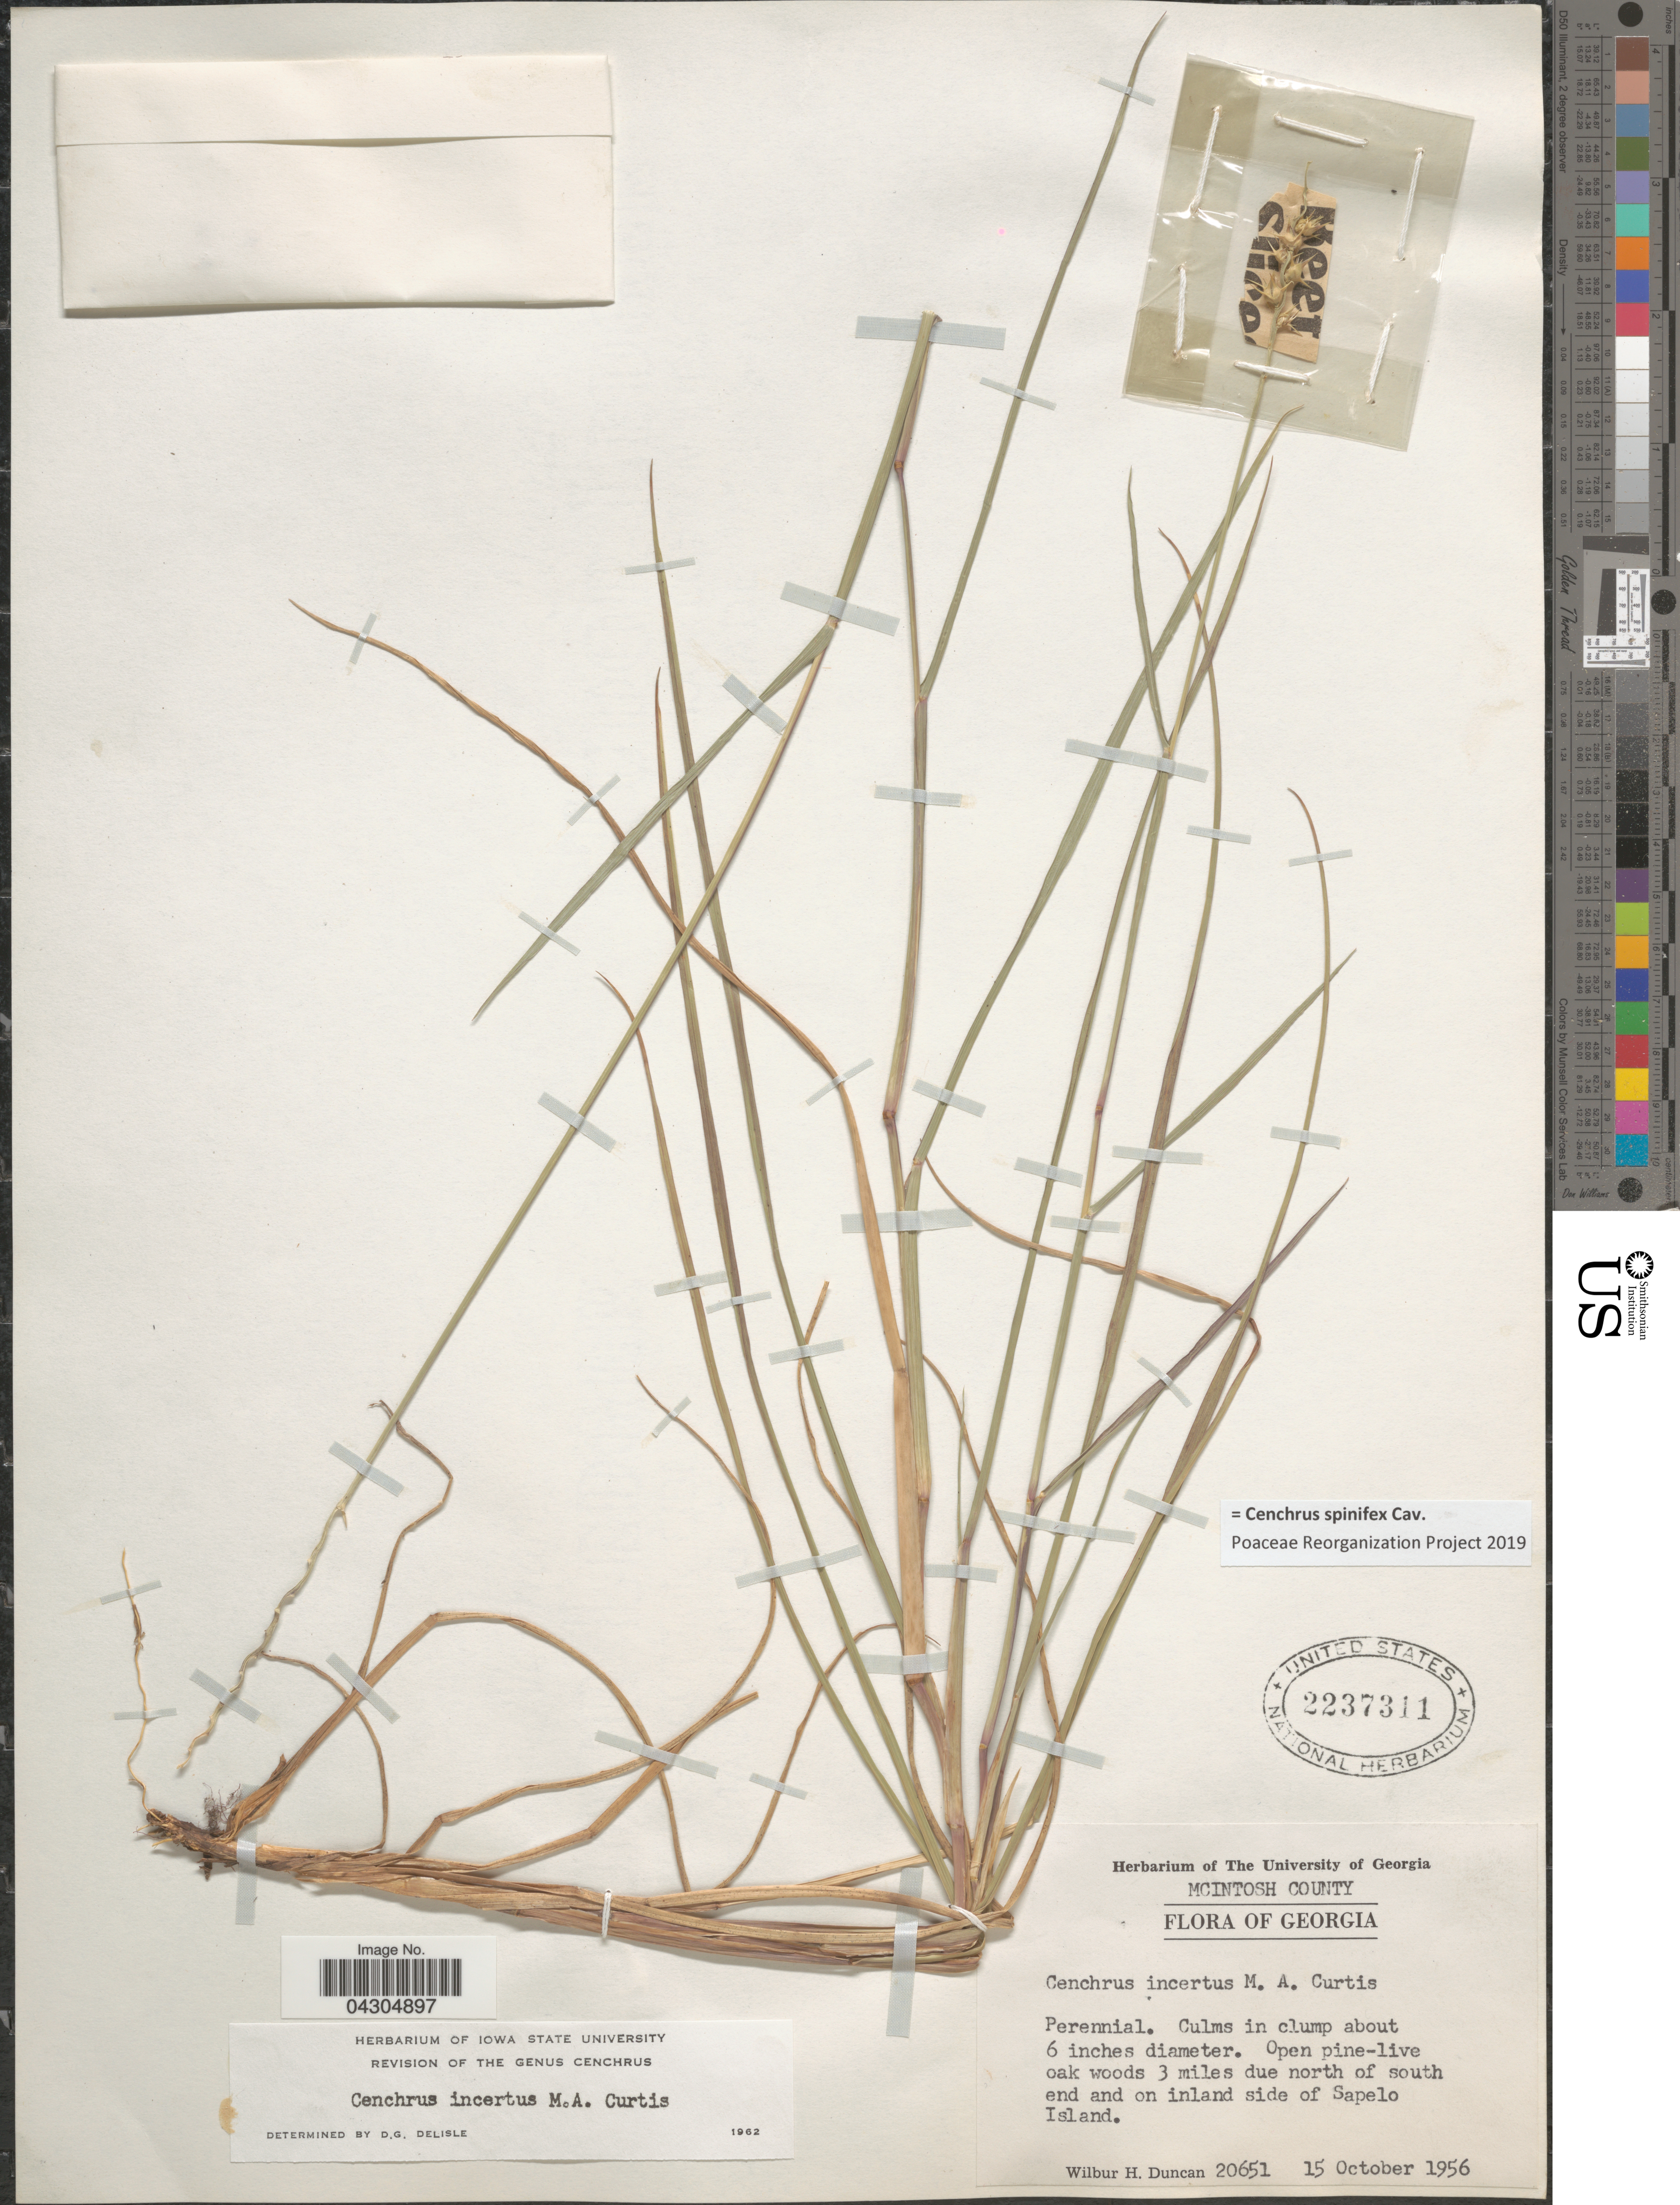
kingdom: Plantae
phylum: Tracheophyta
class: Liliopsida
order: Poales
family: Poaceae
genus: Cenchrus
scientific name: Cenchrus spinifex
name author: Cav.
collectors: W. H. Duncan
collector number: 20651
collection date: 1956-10-15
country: United States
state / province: Georgia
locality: Mcintosh County. Open pine-live oak woods 3 miles due north of south end and on inland side of Sapelo Island.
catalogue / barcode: US 2237311